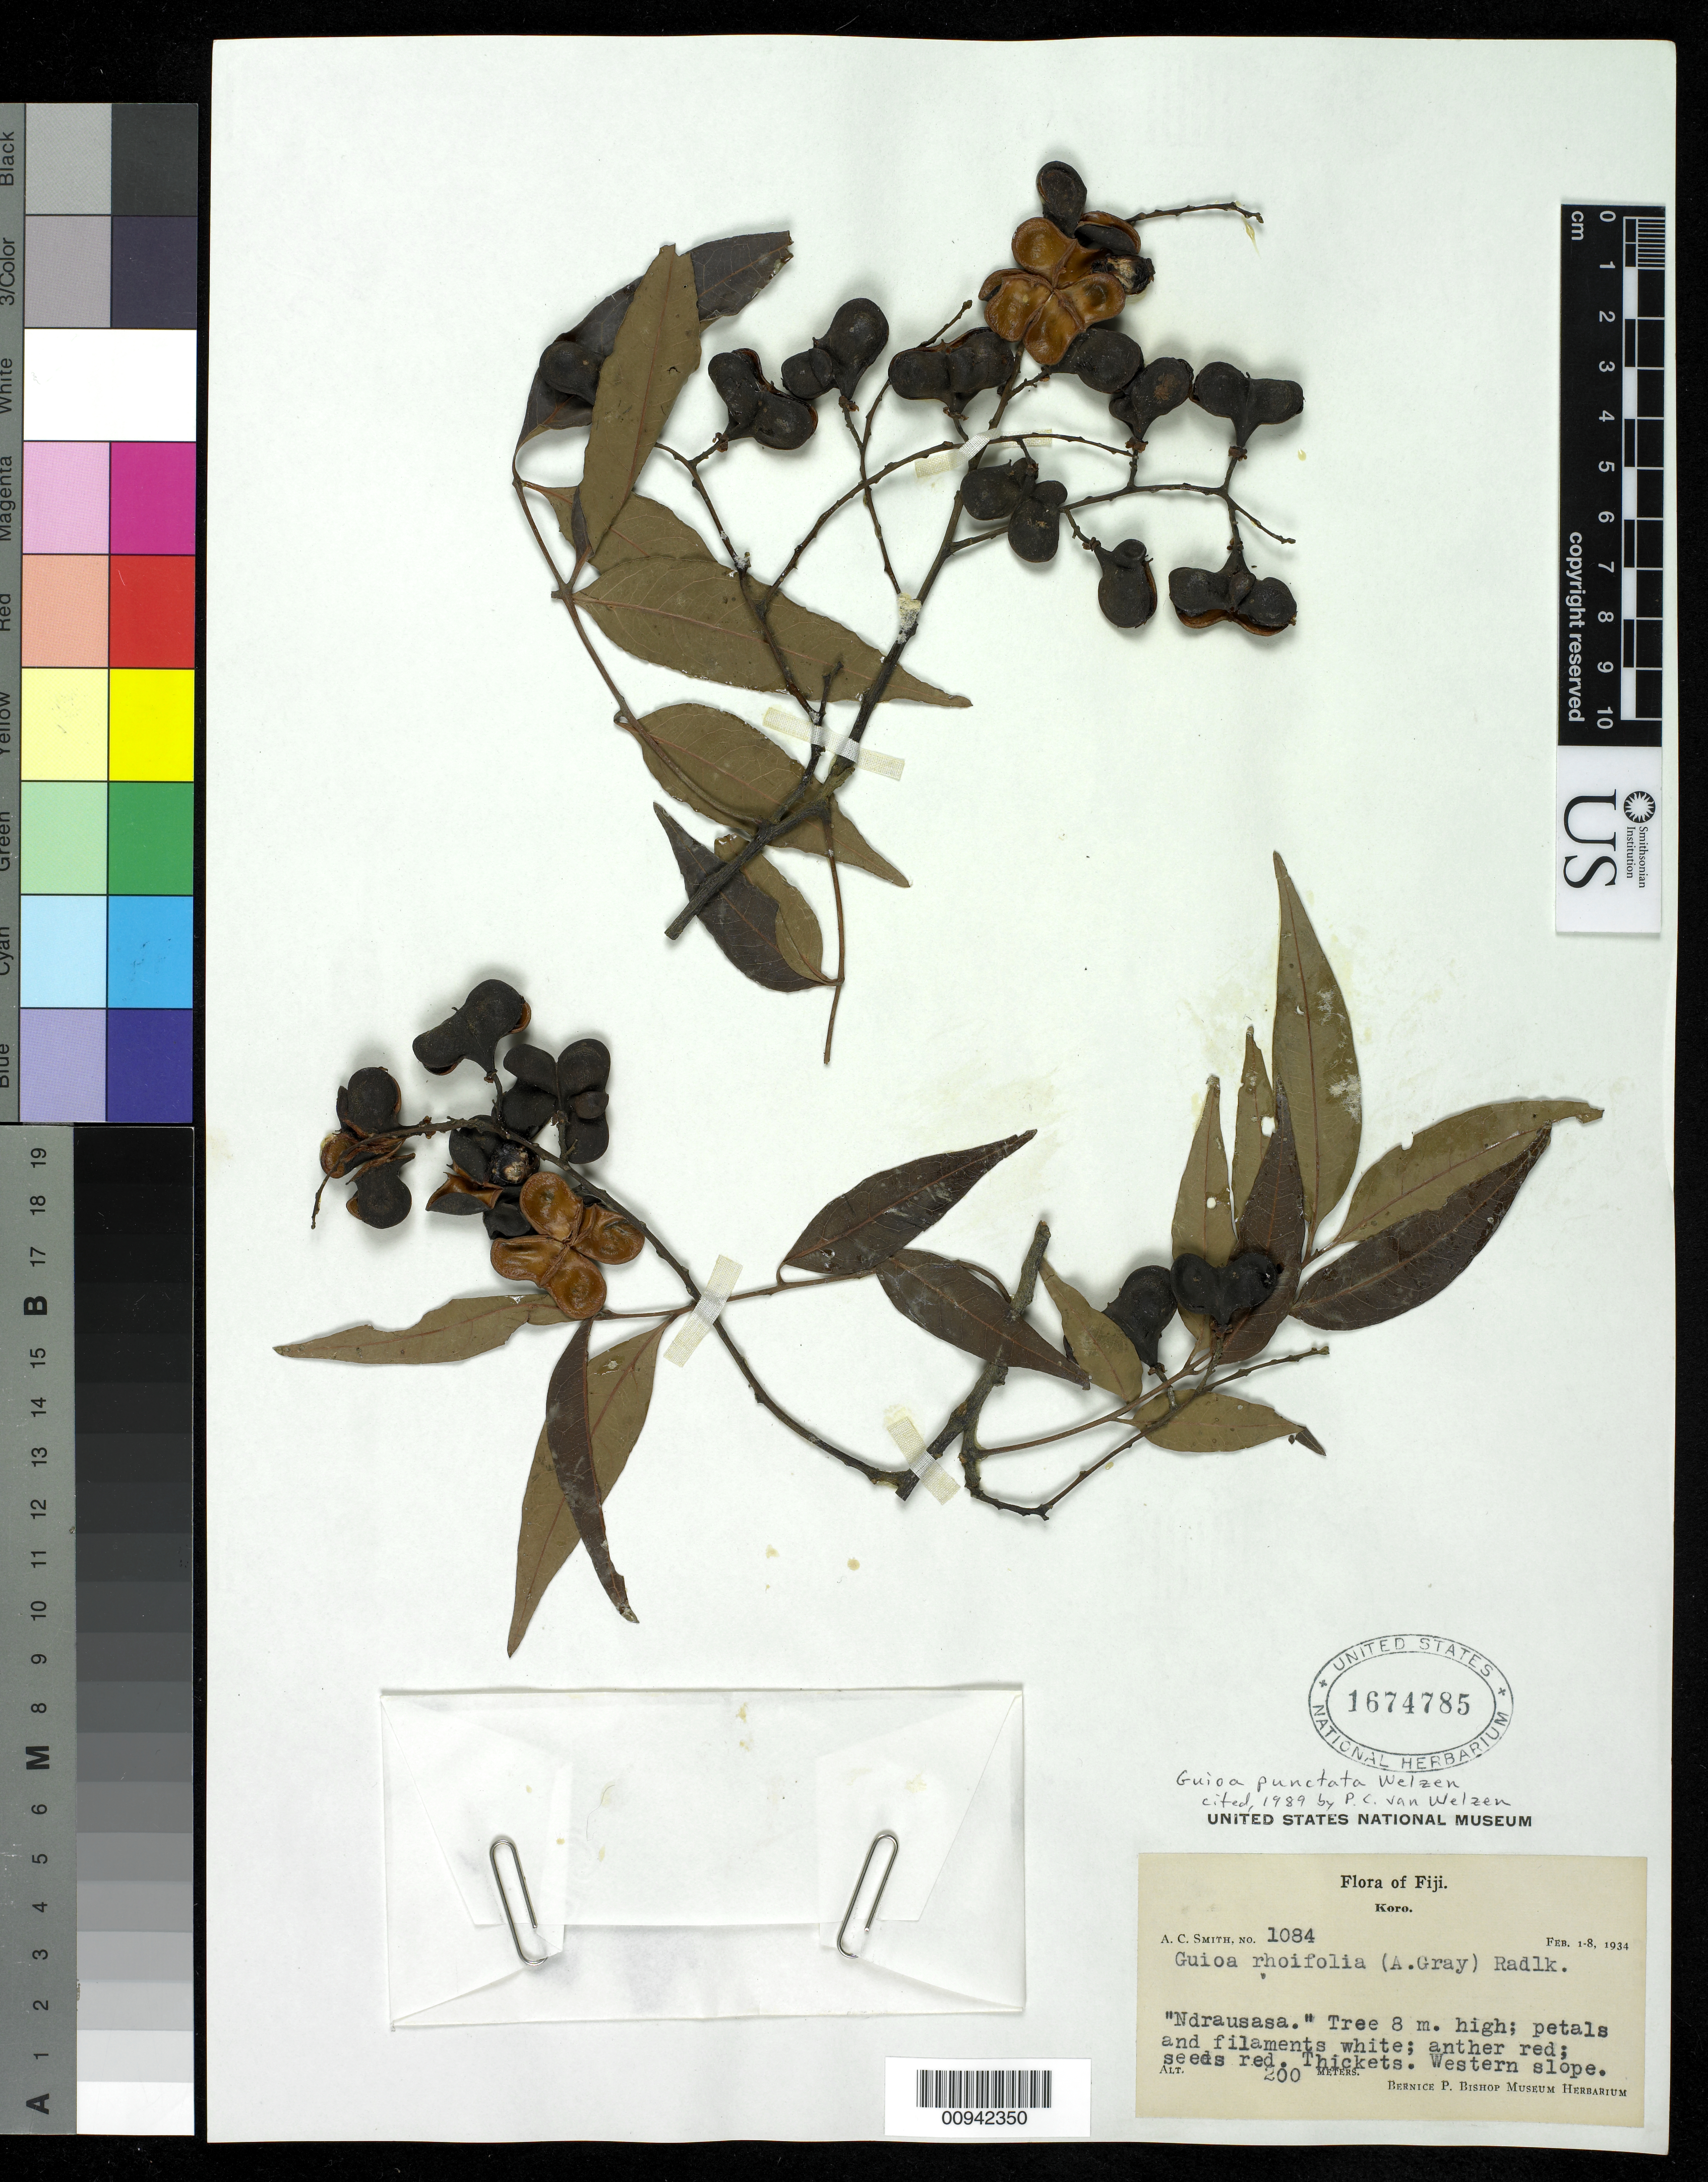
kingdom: Plantae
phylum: Tracheophyta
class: Magnoliopsida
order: Sapindales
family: Sapindaceae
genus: Guioa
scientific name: Guioa punctata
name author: Welzen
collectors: C. A. Smith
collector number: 1084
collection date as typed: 01 Feb 1934 to 08 Feb 1934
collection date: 1934-02-01/1934-02-08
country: Fiji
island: Koro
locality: Western slope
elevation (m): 200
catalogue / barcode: US 1674785